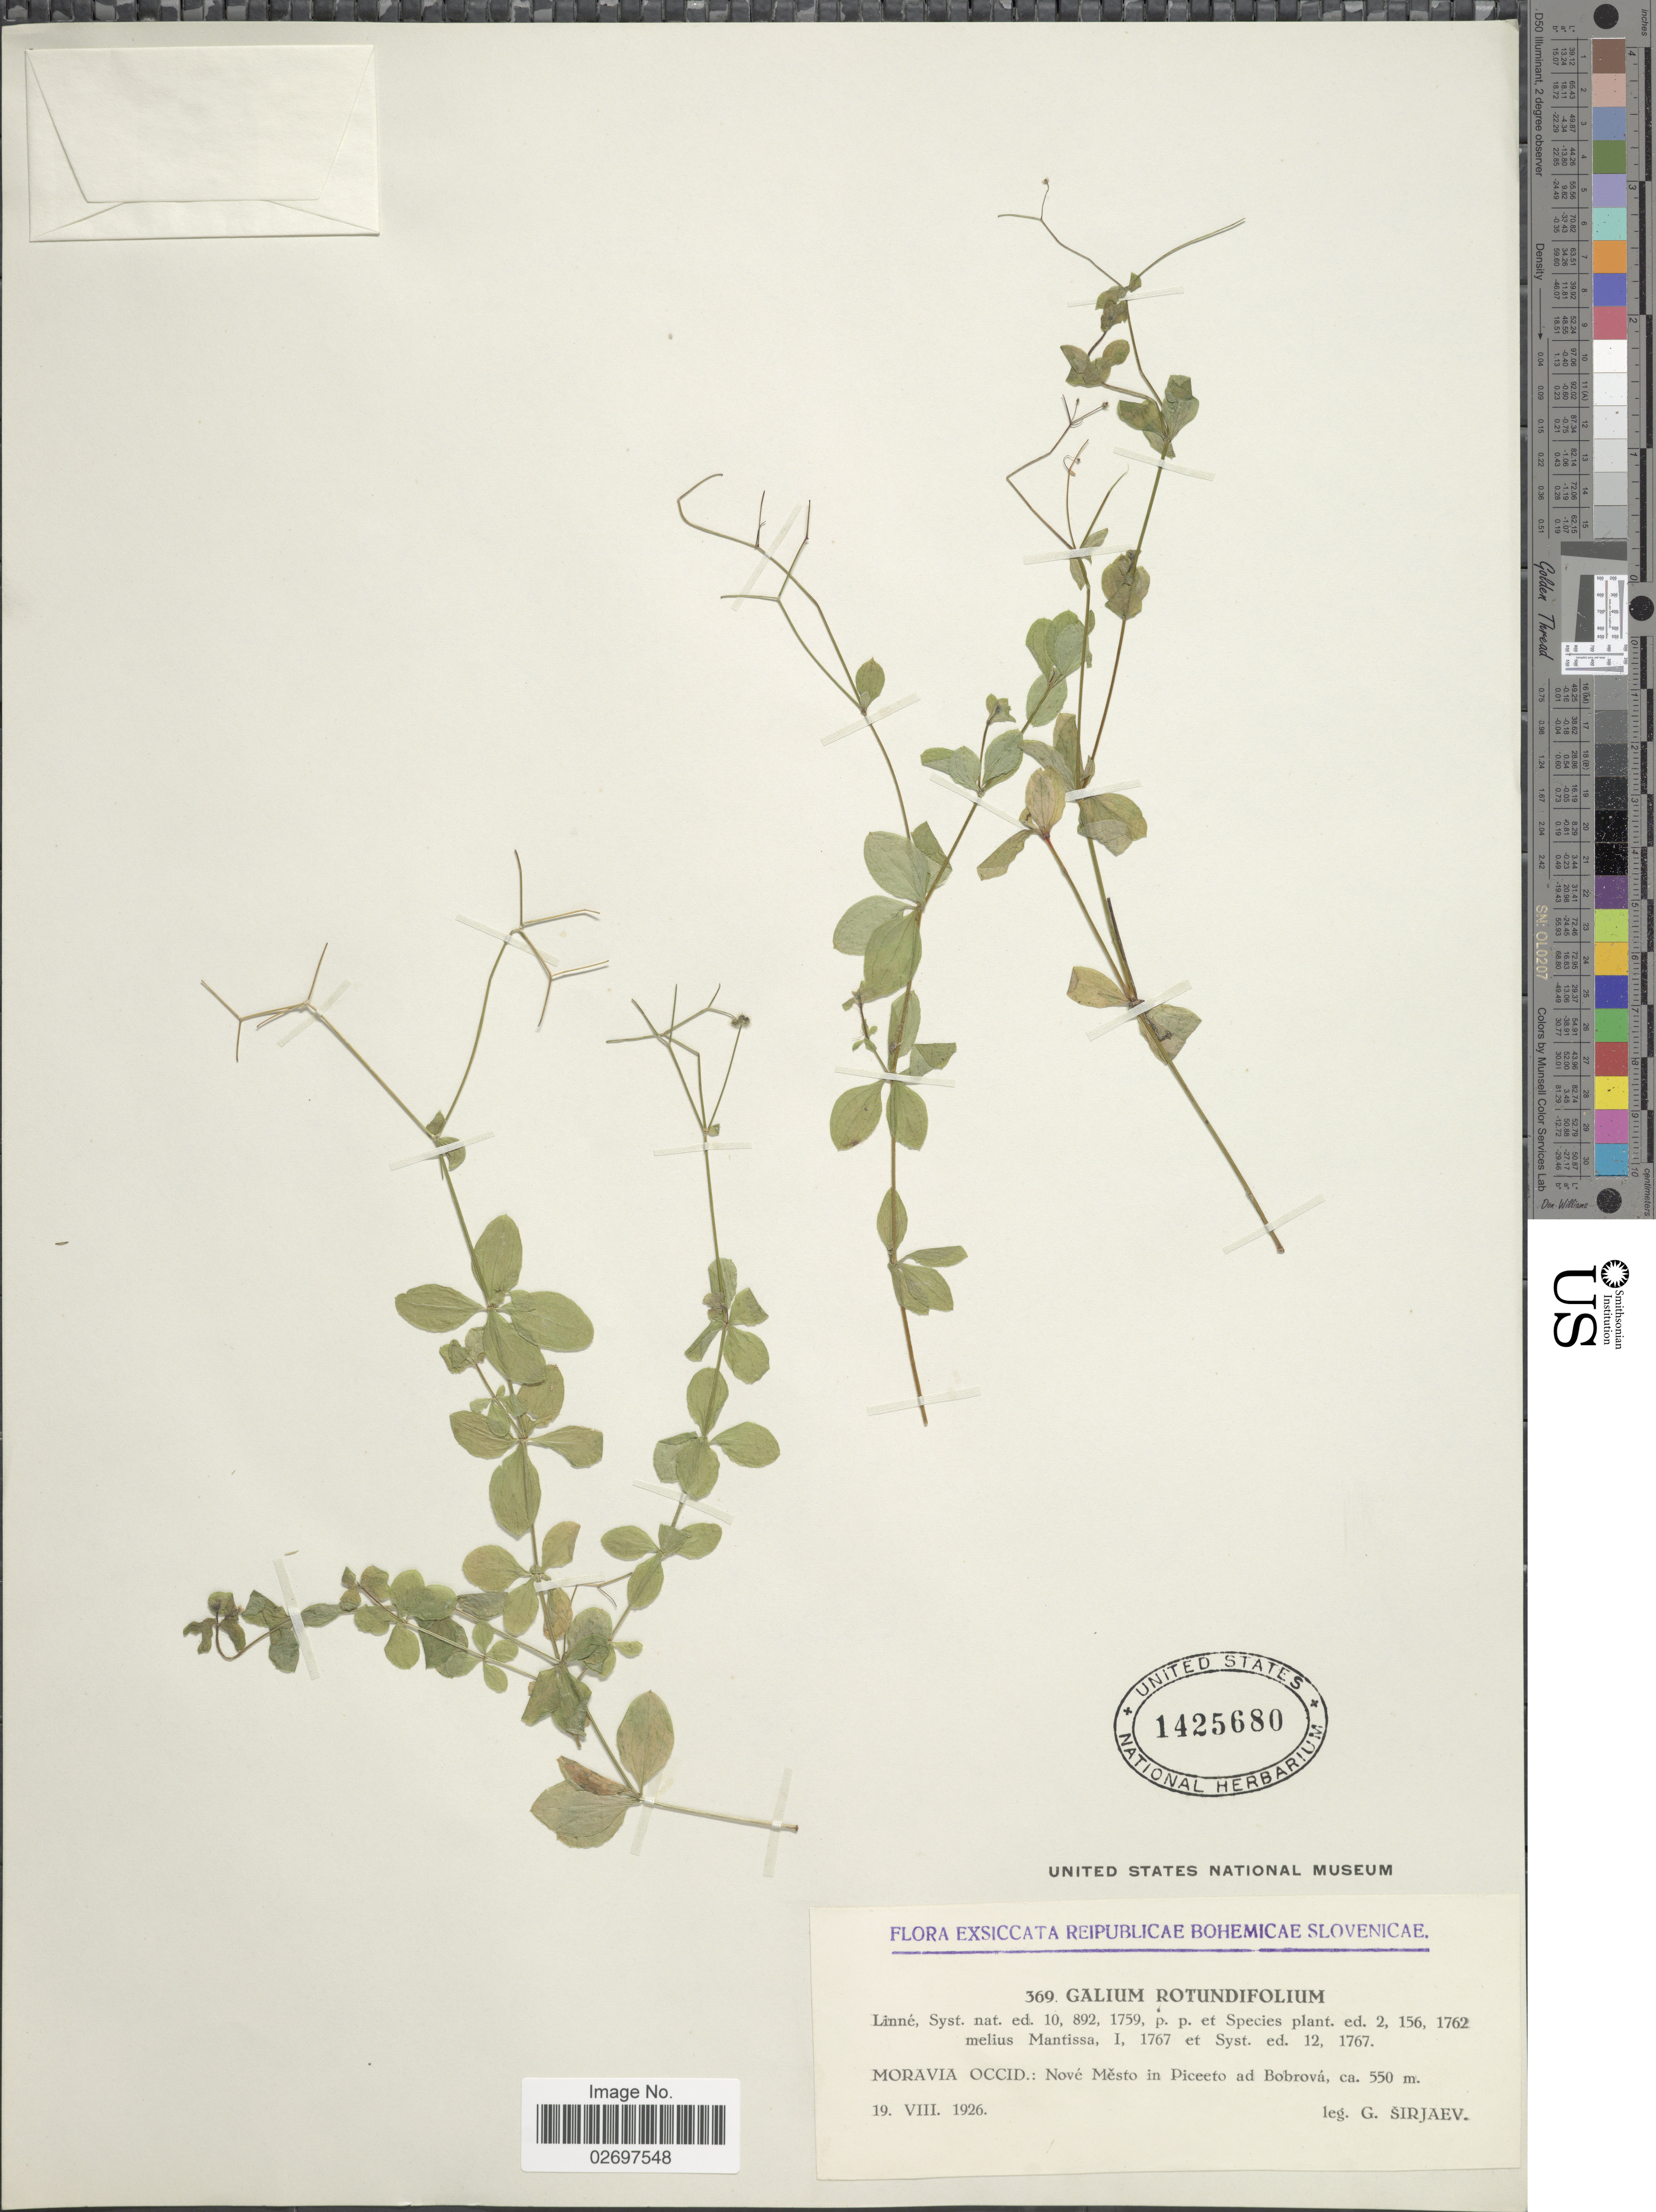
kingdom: Plantae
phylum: Tracheophyta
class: Magnoliopsida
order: Gentianales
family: Rubiaceae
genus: Galium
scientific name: Galium rotundifolium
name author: L.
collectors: G. Širjaev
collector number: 369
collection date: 1926-08-19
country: Czechia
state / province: Vysocina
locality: Reipublicae Bohemicae Slovenicae. Moravia Occid.: Nové Mesto in Piceeto ad Bobrová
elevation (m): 550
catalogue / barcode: US 1425680